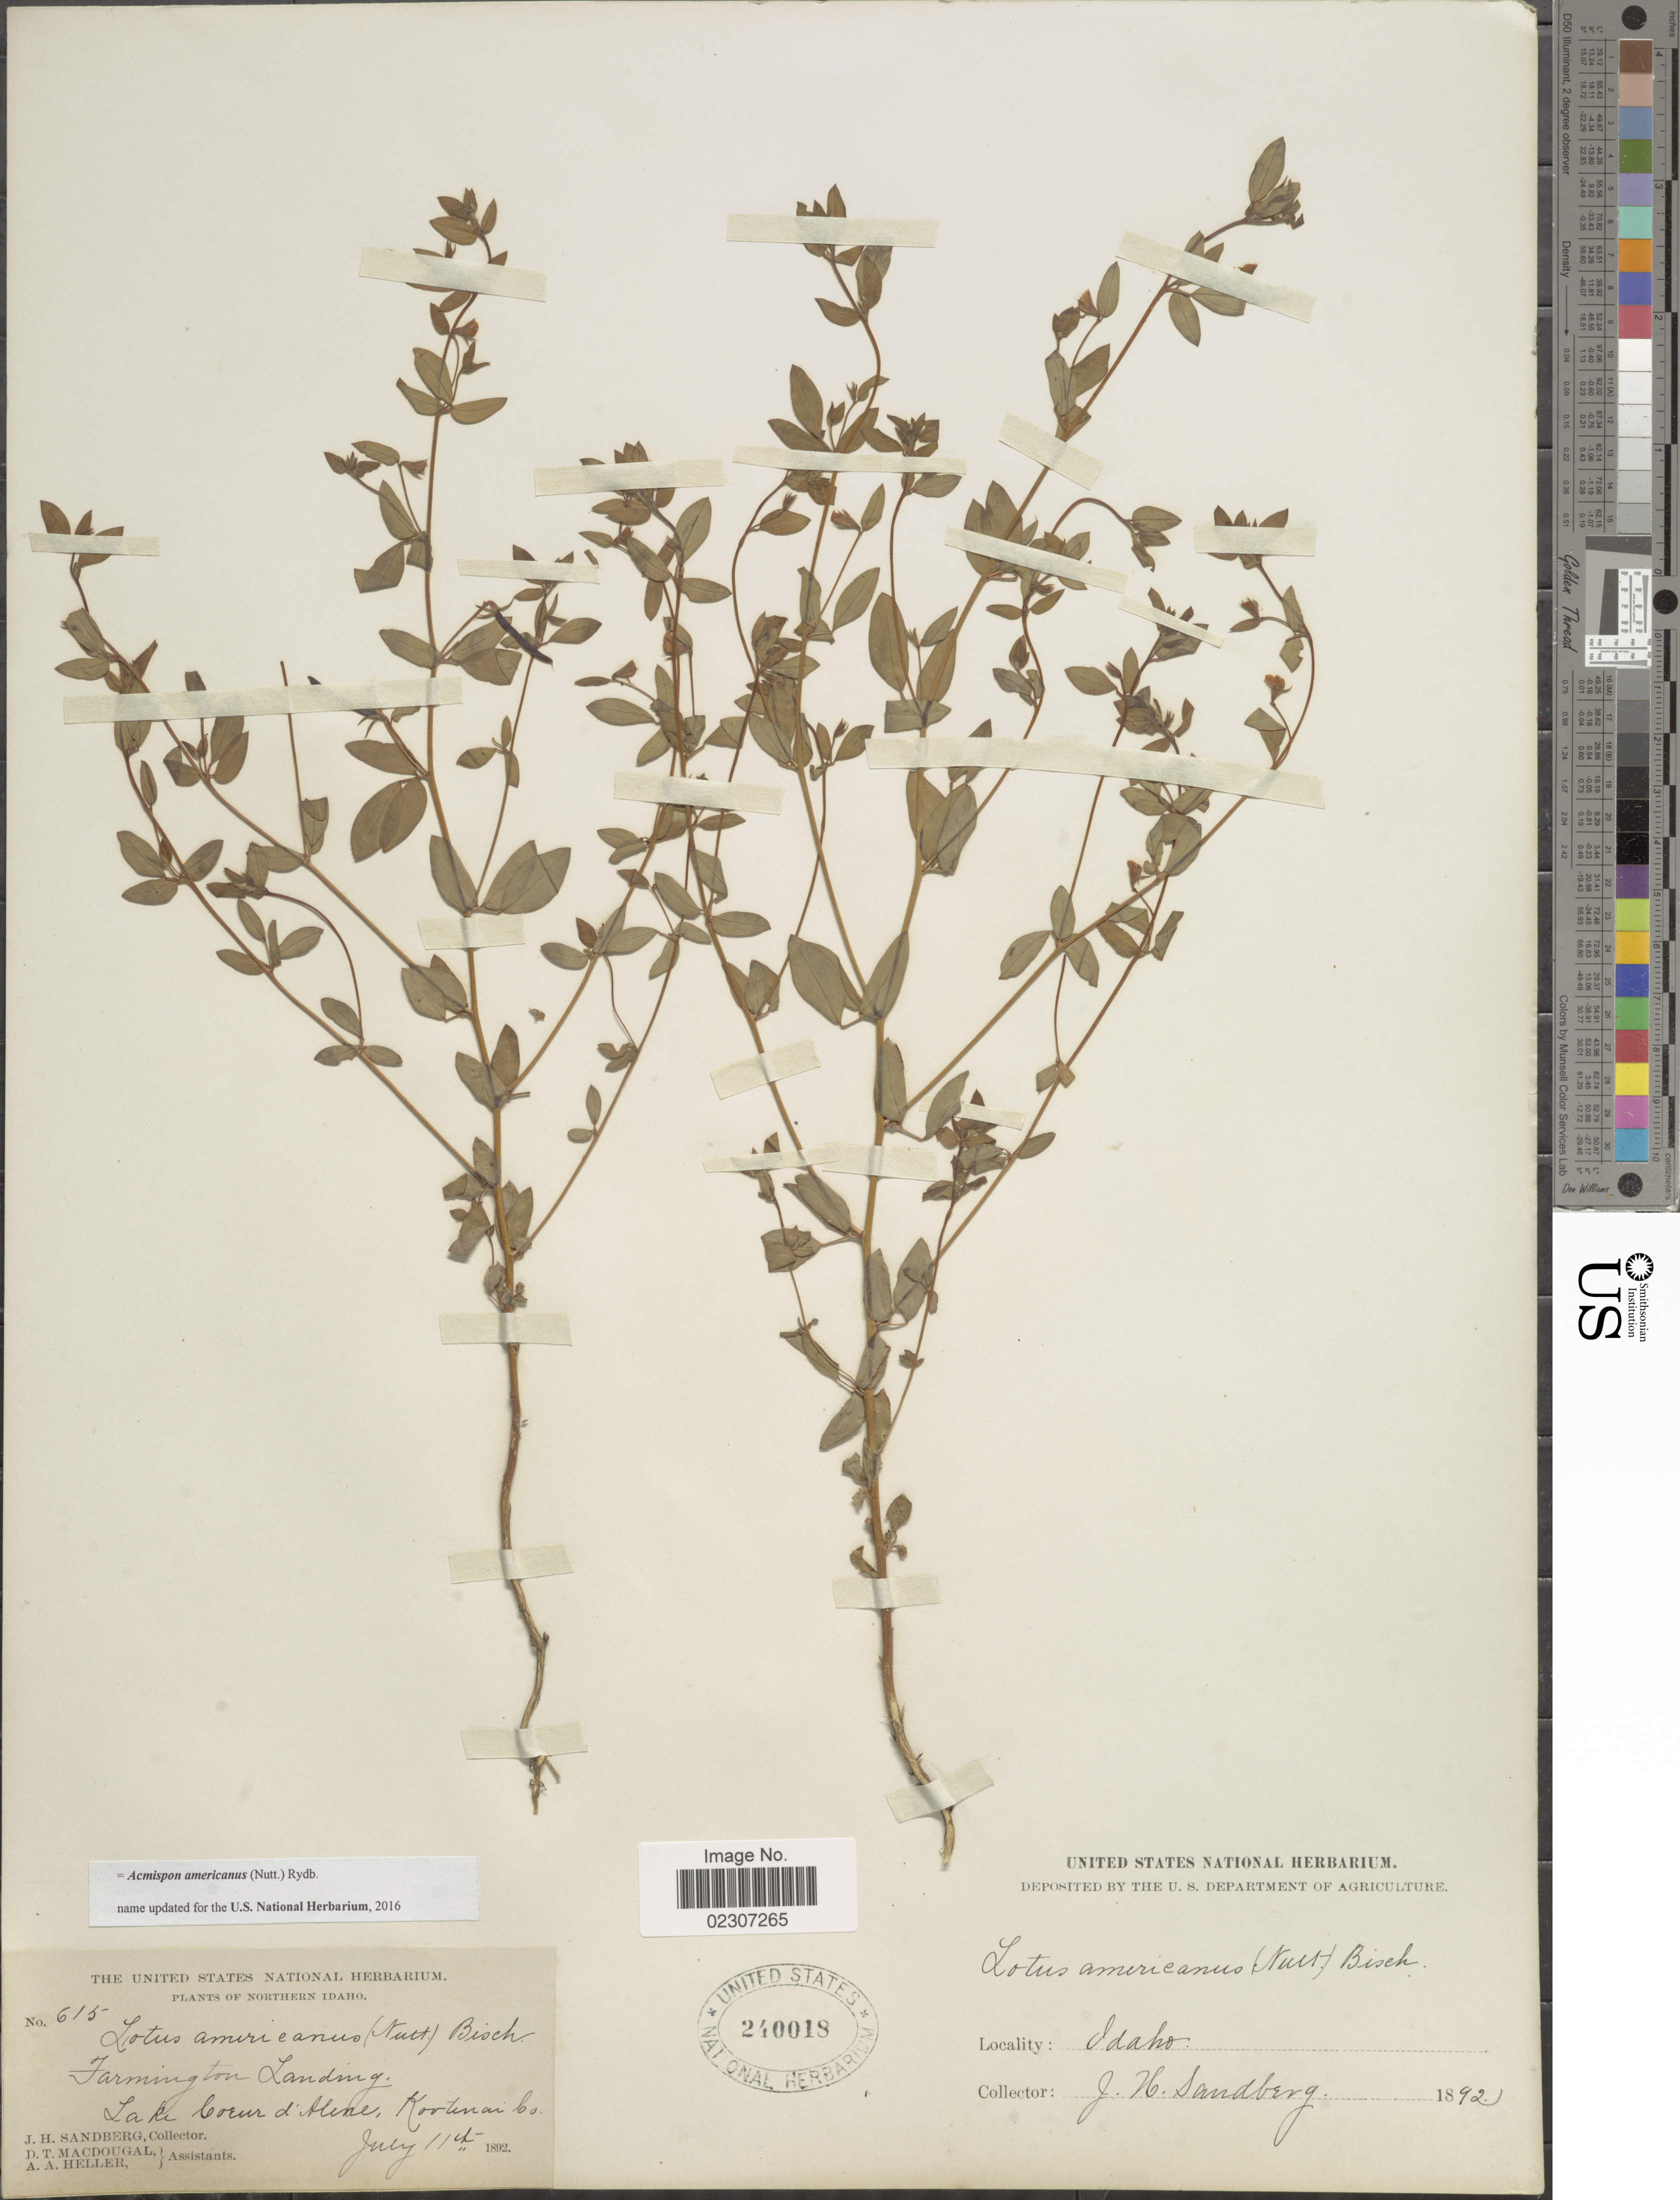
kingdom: Plantae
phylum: Tracheophyta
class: Magnoliopsida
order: Fabales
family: Fabaceae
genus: Acmispon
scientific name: Acmispon americanus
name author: (Nutt.) Rydb.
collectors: J. H. Sandberg, D. T. MacDougal & A. A. Heller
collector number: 615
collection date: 1892-07-11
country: United States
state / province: Idaho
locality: Northern Idaho, Farmington Landing, Lake Corur d'Aline, Kortinai Co.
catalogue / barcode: US 240018